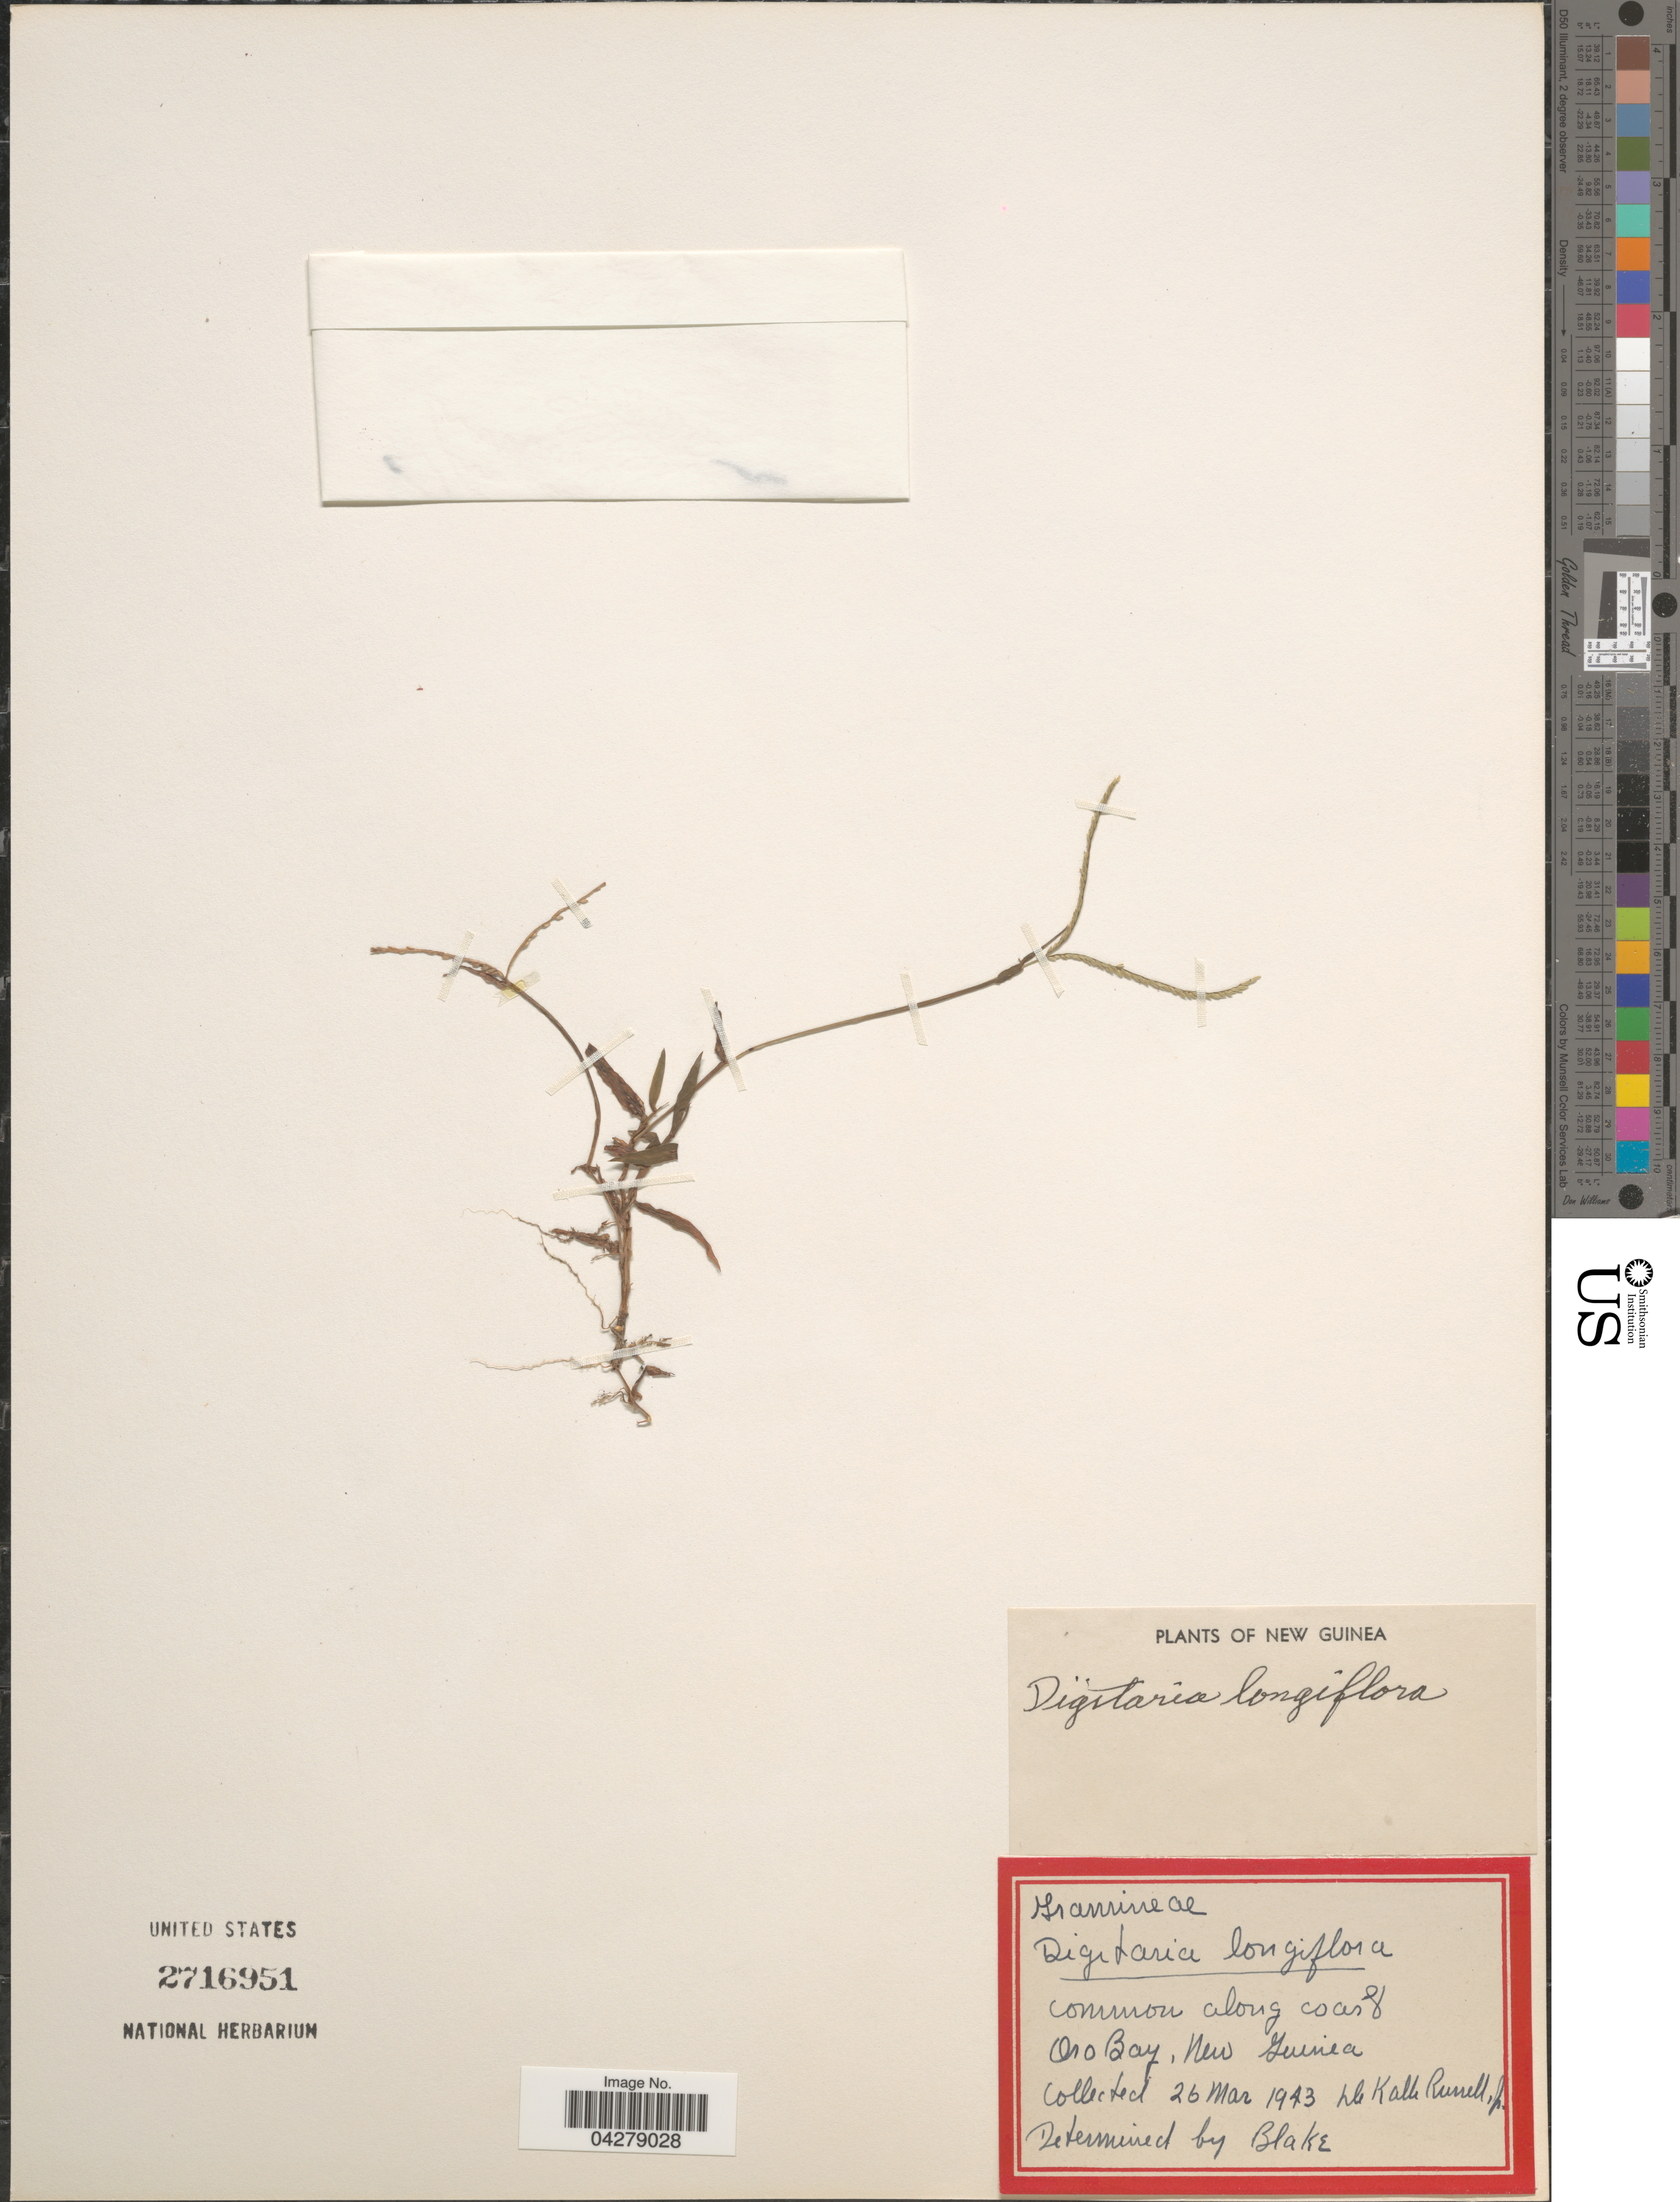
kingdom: Plantae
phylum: Tracheophyta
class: Liliopsida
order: Poales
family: Poaceae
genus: Digitaria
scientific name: Digitaria longiflora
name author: (Retz.) Pers.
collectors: D. K. Russell Jr.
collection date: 1943-03-26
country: Papua New Guinea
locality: Common along coast. Oro Bay, New Guinea.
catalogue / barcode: US 2716951